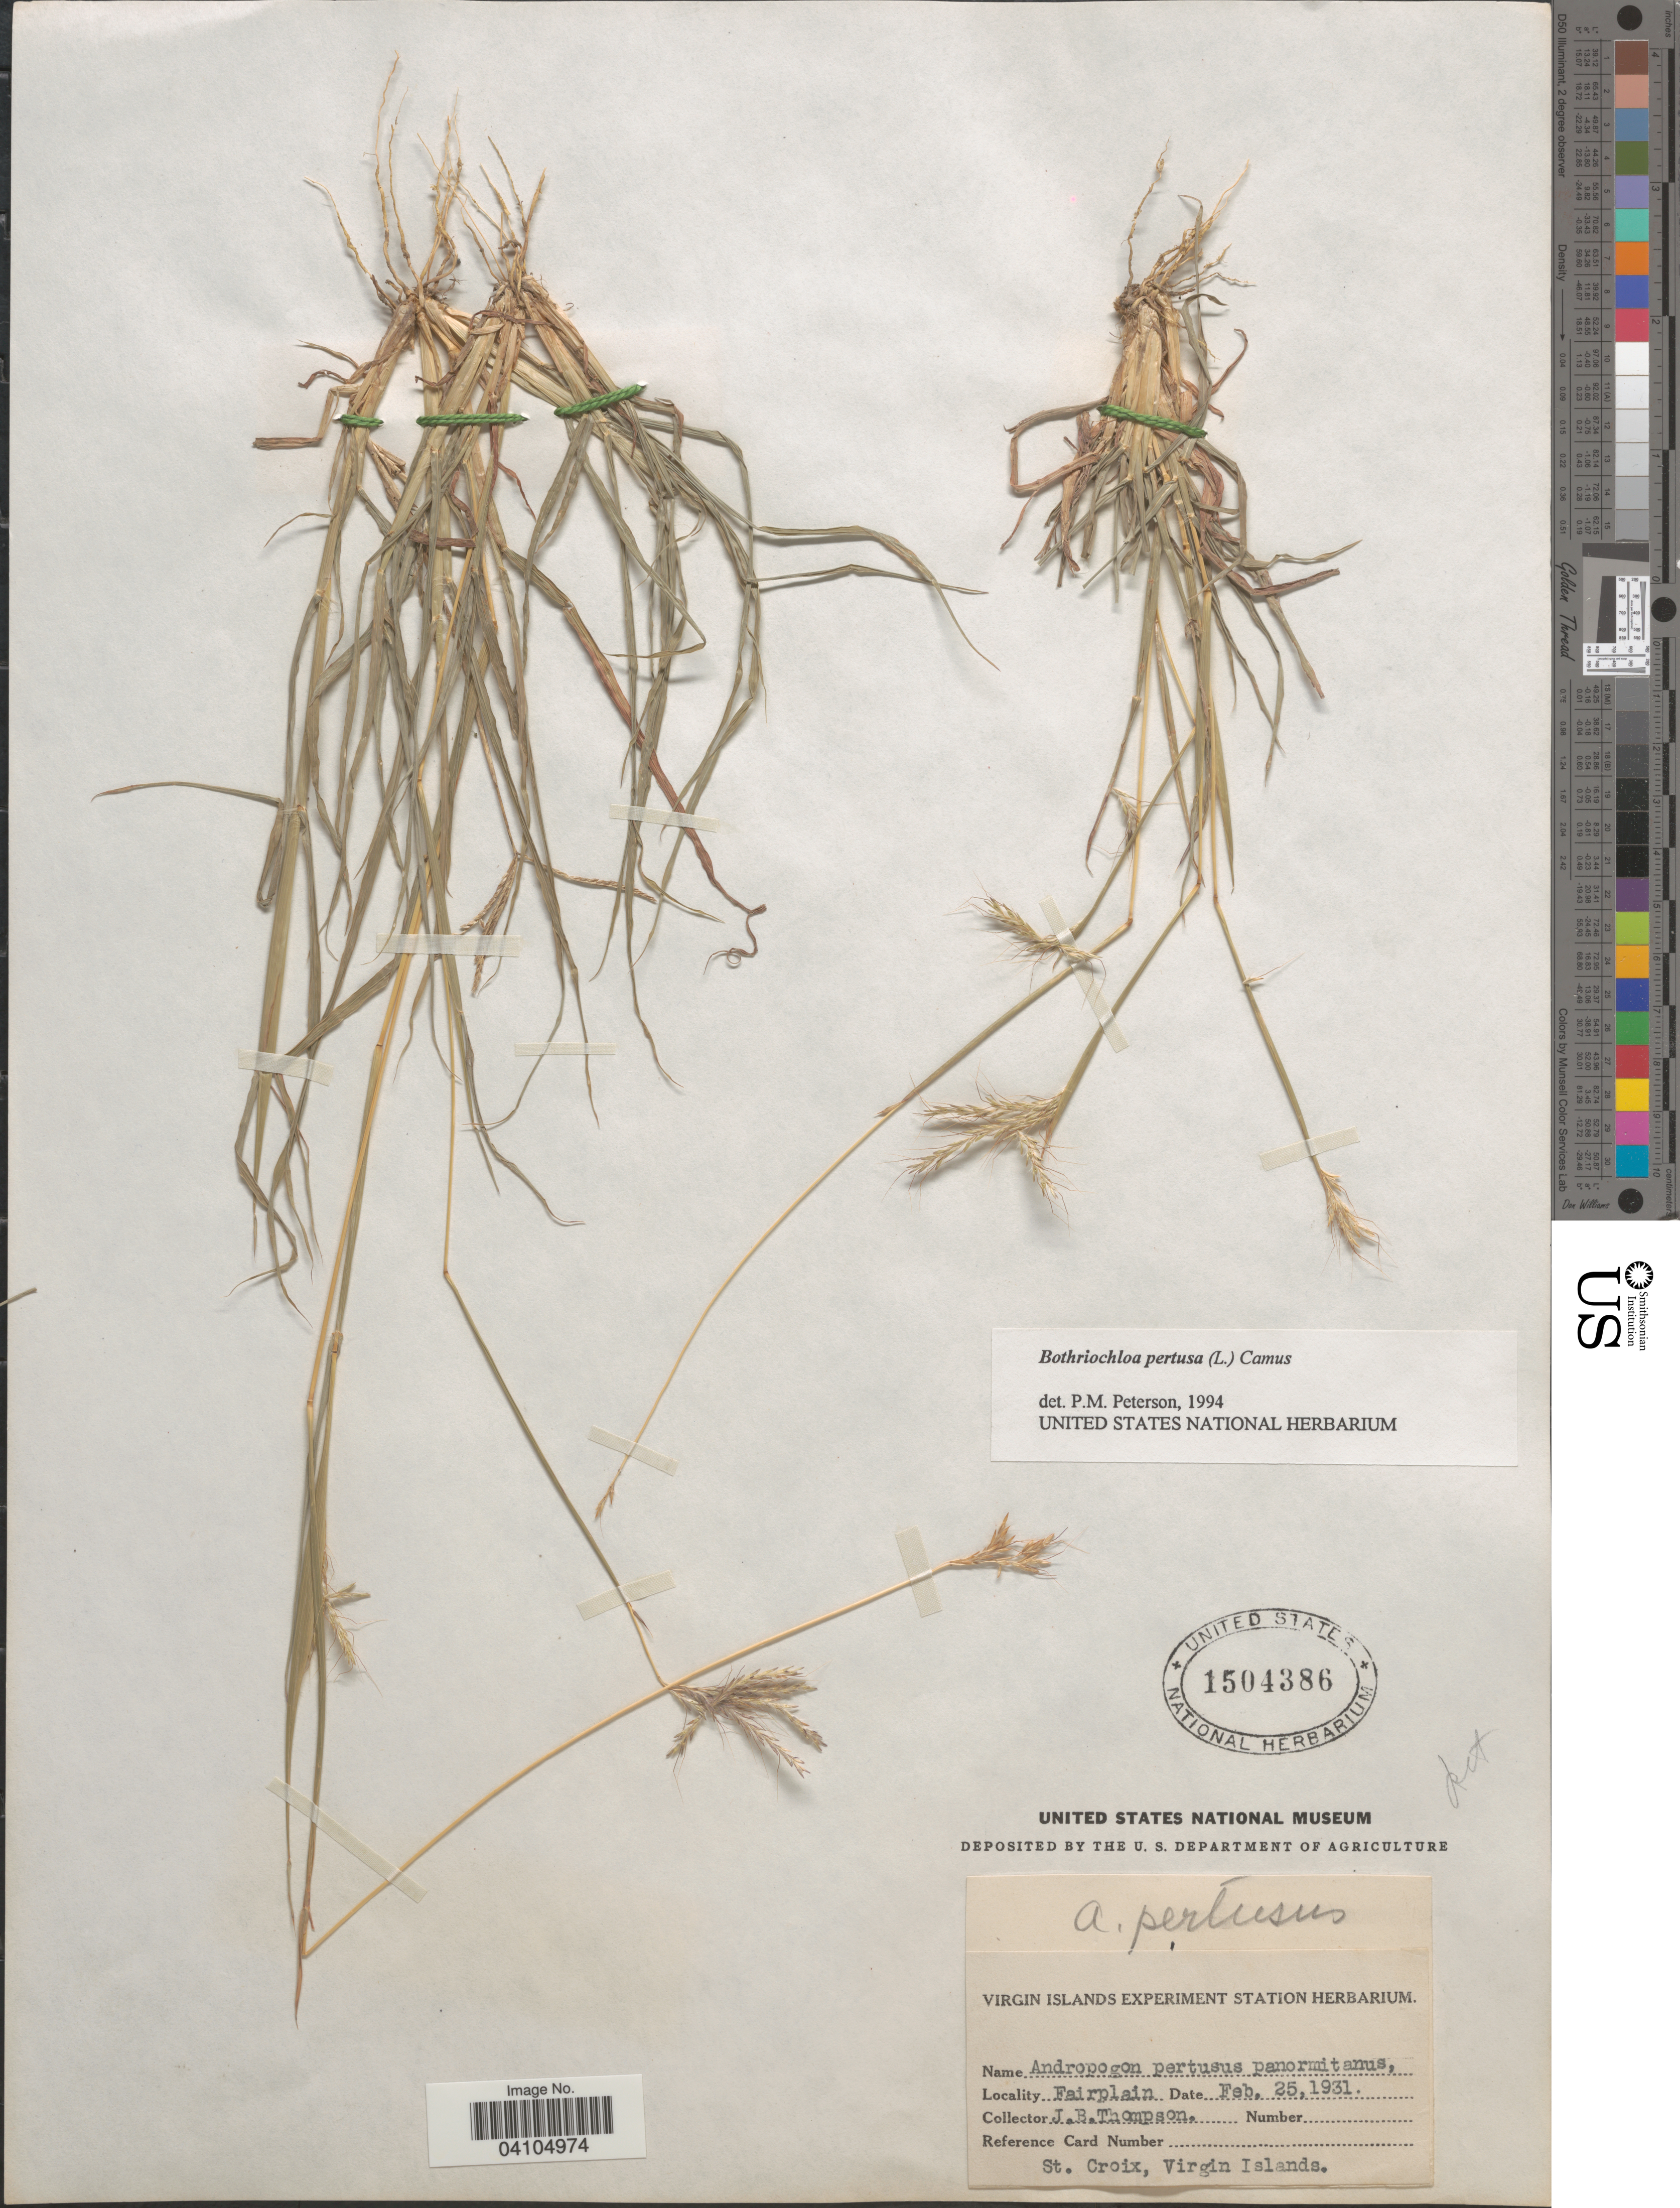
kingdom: Plantae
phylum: Tracheophyta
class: Liliopsida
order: Poales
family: Poaceae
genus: Bothriochloa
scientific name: Bothriochloa pertusa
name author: (L.) A. Camus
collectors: J. B. Thompson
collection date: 1931-02-25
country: U.S. Virgin Islands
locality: Fairplain. St. Croix.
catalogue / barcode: US 1504386